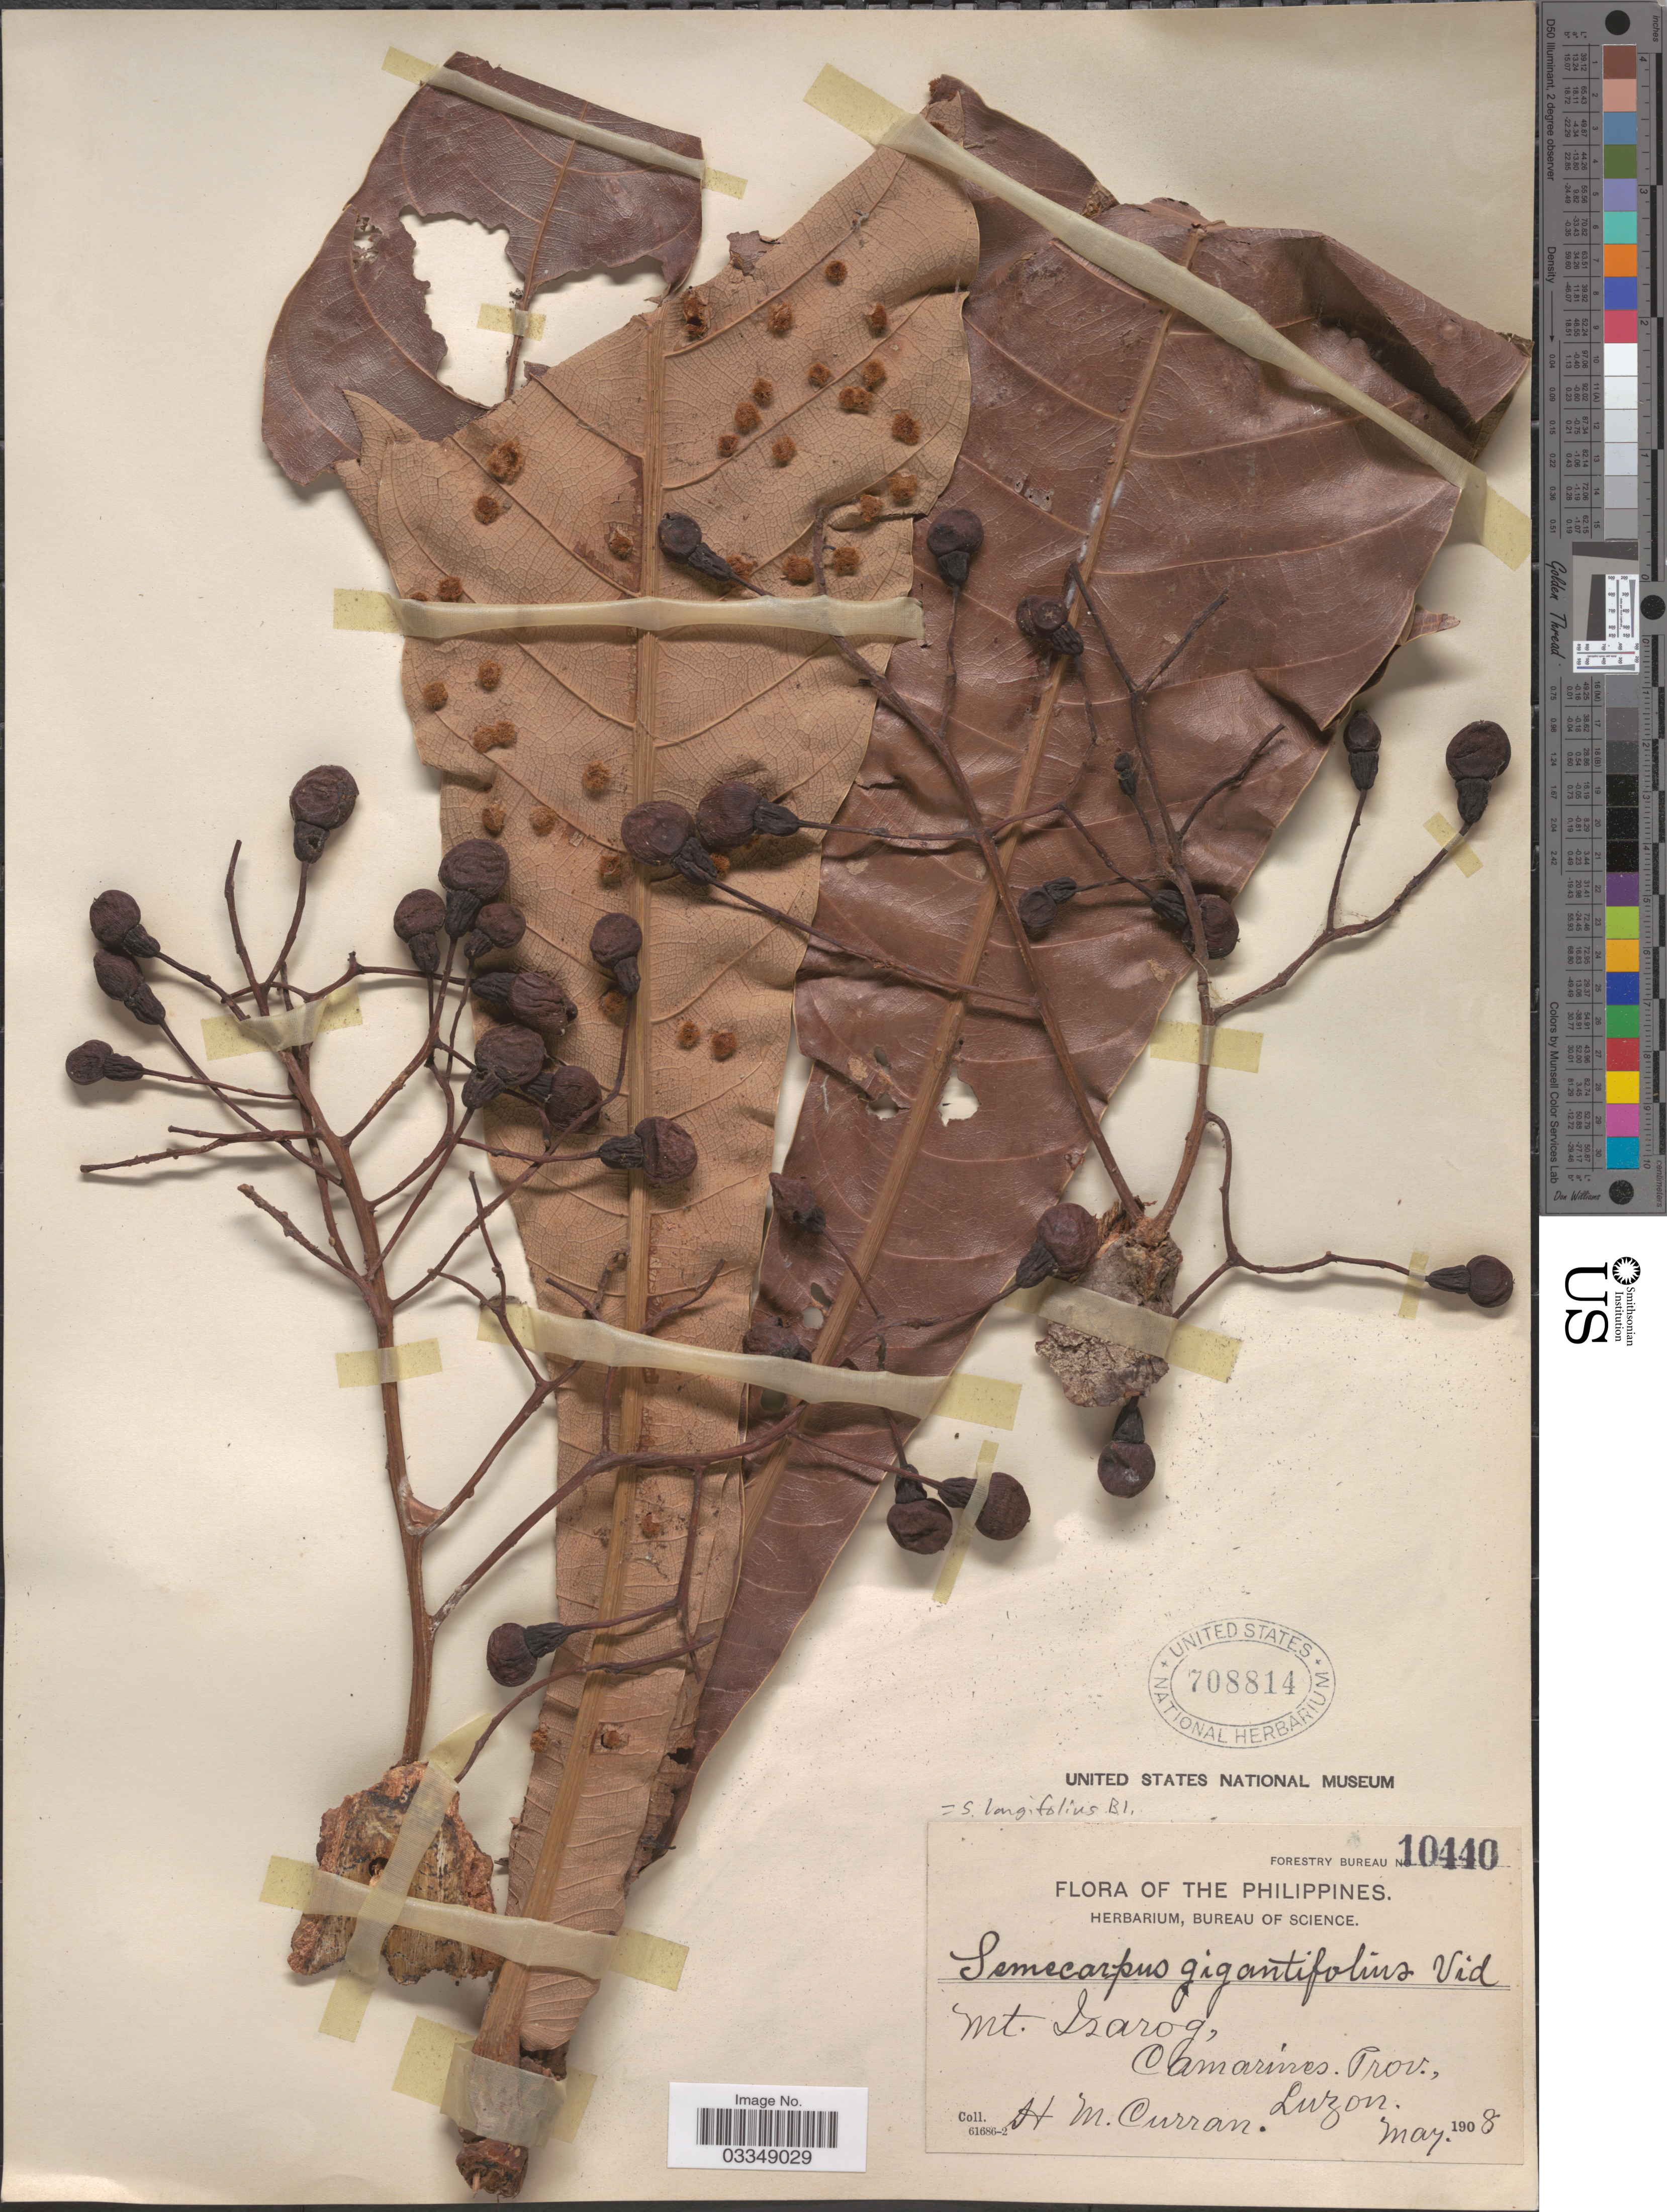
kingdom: Plantae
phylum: Tracheophyta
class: Magnoliopsida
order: Sapindales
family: Anacardiaceae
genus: Semecarpus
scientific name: Semecarpus longifolius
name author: Blume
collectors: H. M. Curran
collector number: Forestry Bureau 10440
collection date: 1908-05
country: Philippines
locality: Mt. Isarog, Camarines. Prov, Luzon.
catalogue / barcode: US 708814